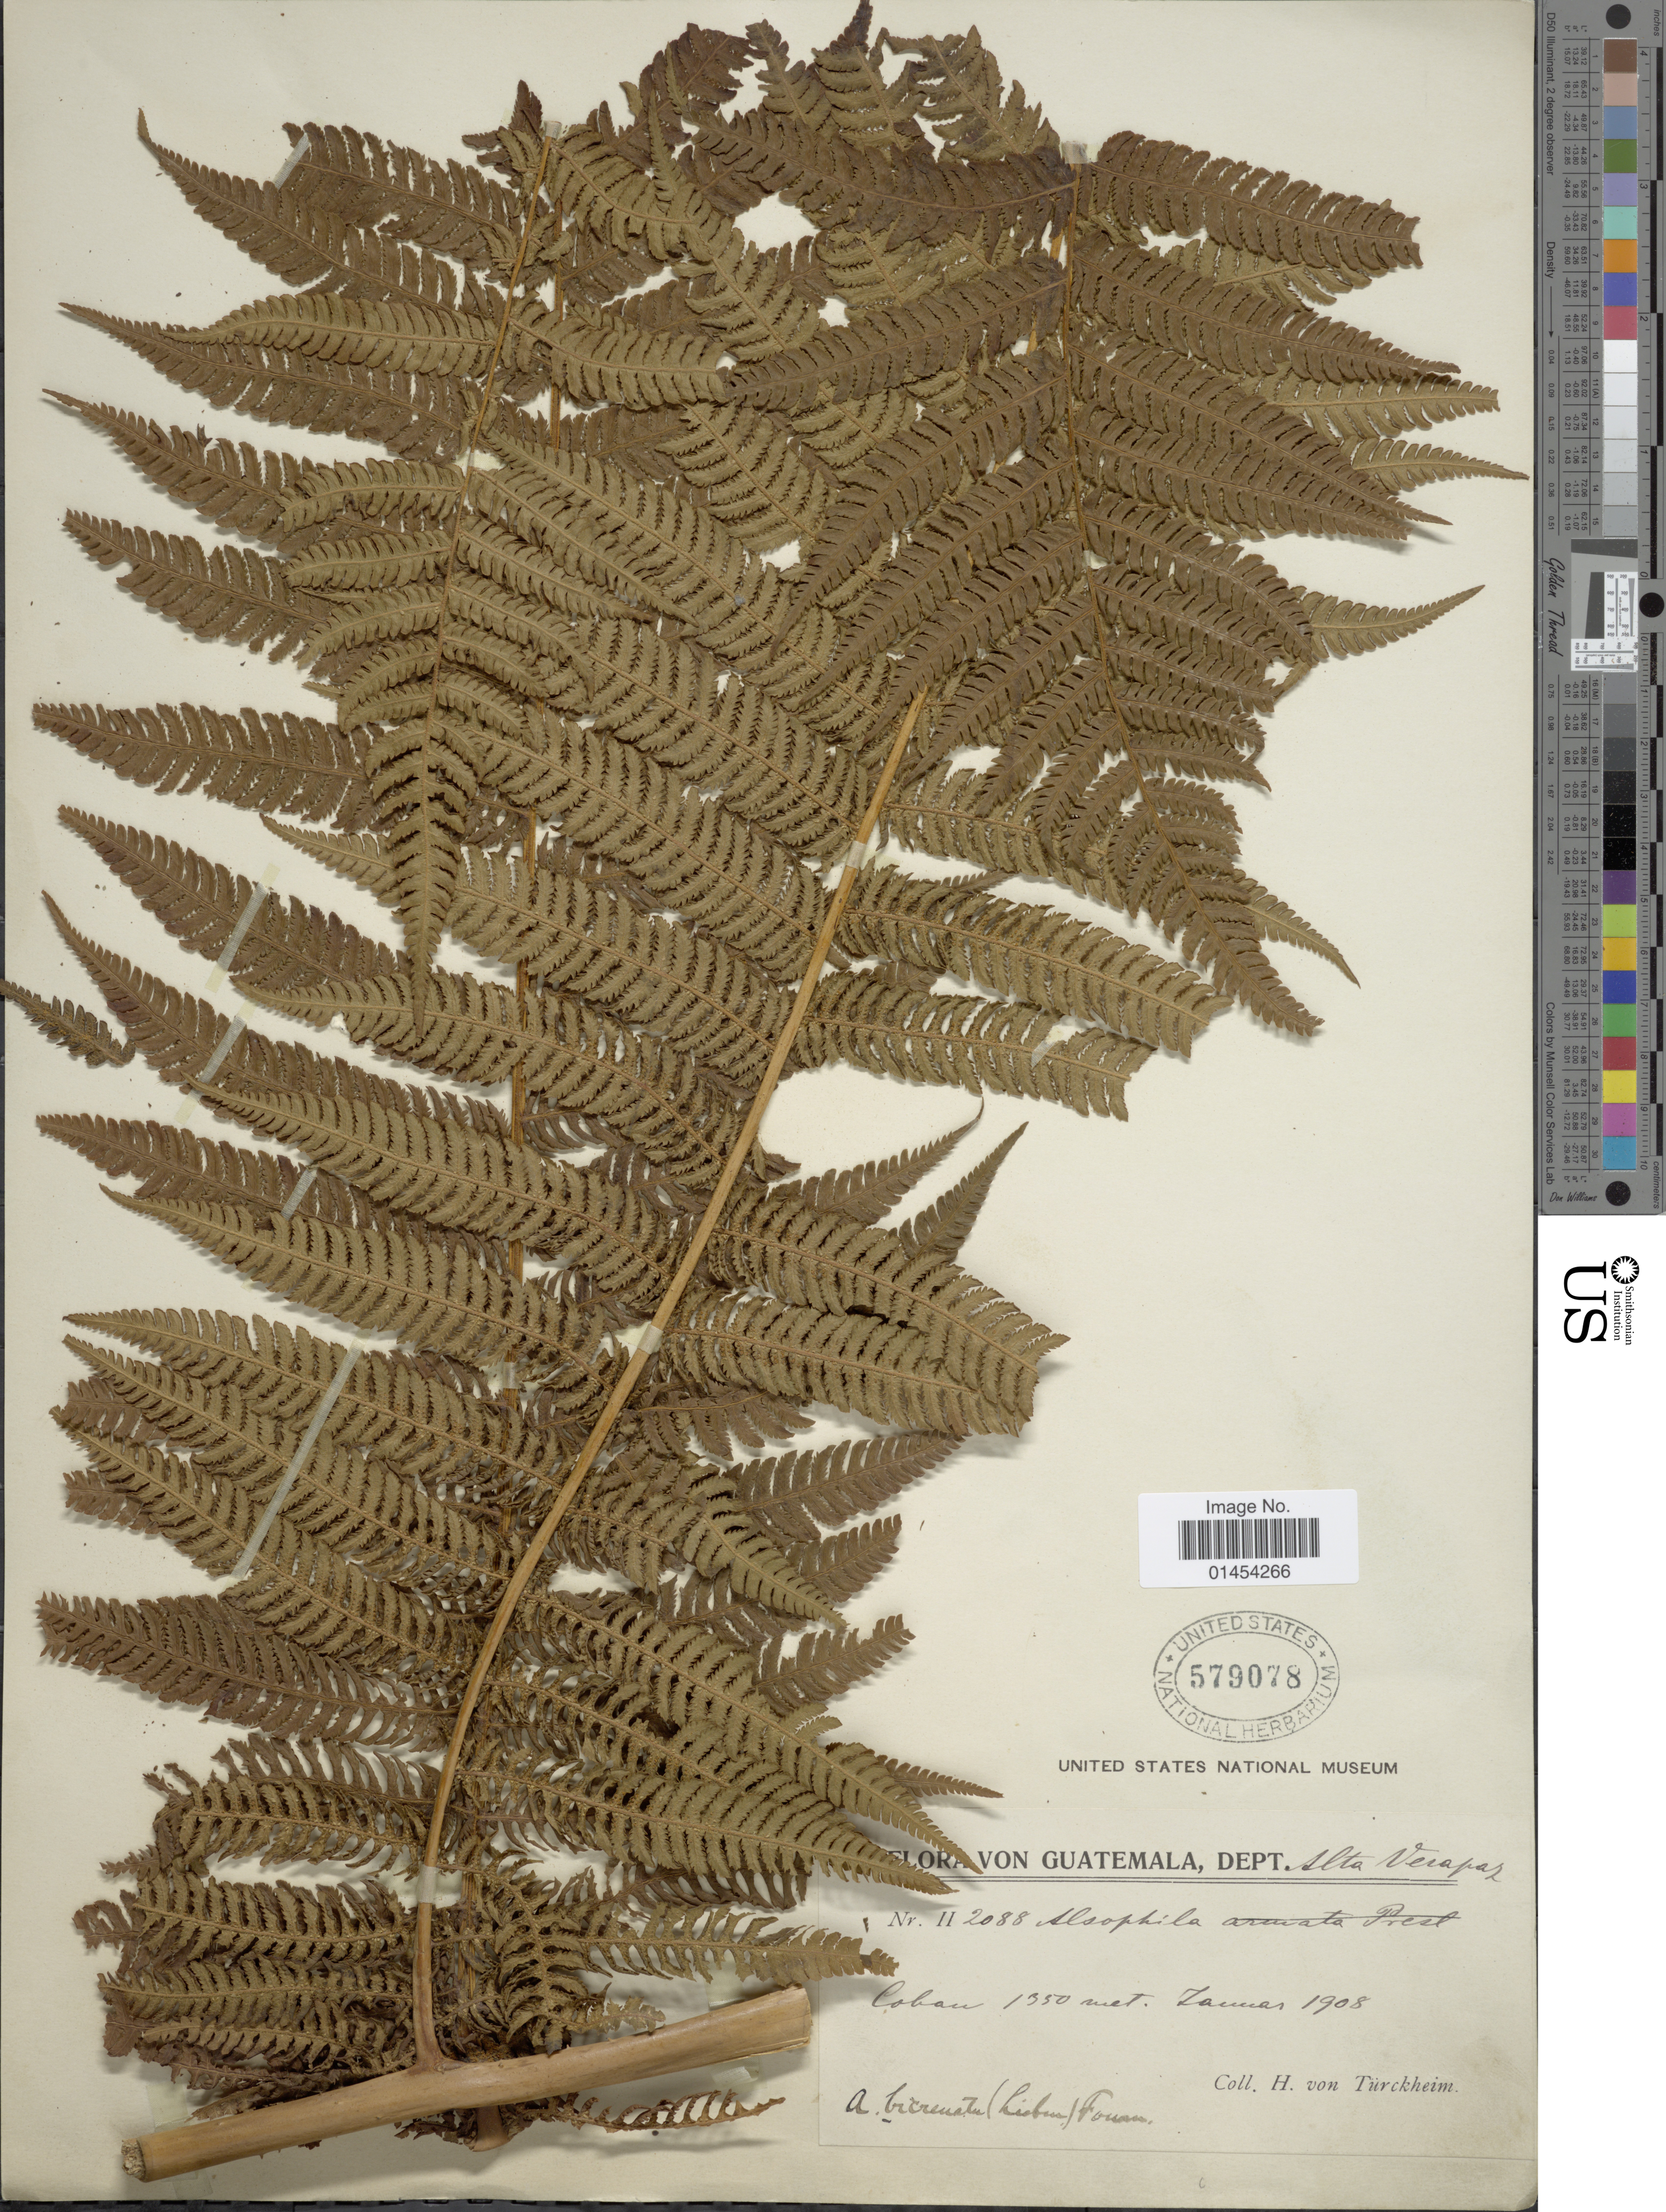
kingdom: Plantae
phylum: Tracheophyta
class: Polypodiopsida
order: Cyatheales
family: Cyatheaceae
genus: Alsophila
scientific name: Alsophila armata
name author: (Sw.) C. Presl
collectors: H. von Türckheim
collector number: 2088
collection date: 1908-01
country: Guatemala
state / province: Alta Verapaz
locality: Coban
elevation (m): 1350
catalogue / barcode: US 579078